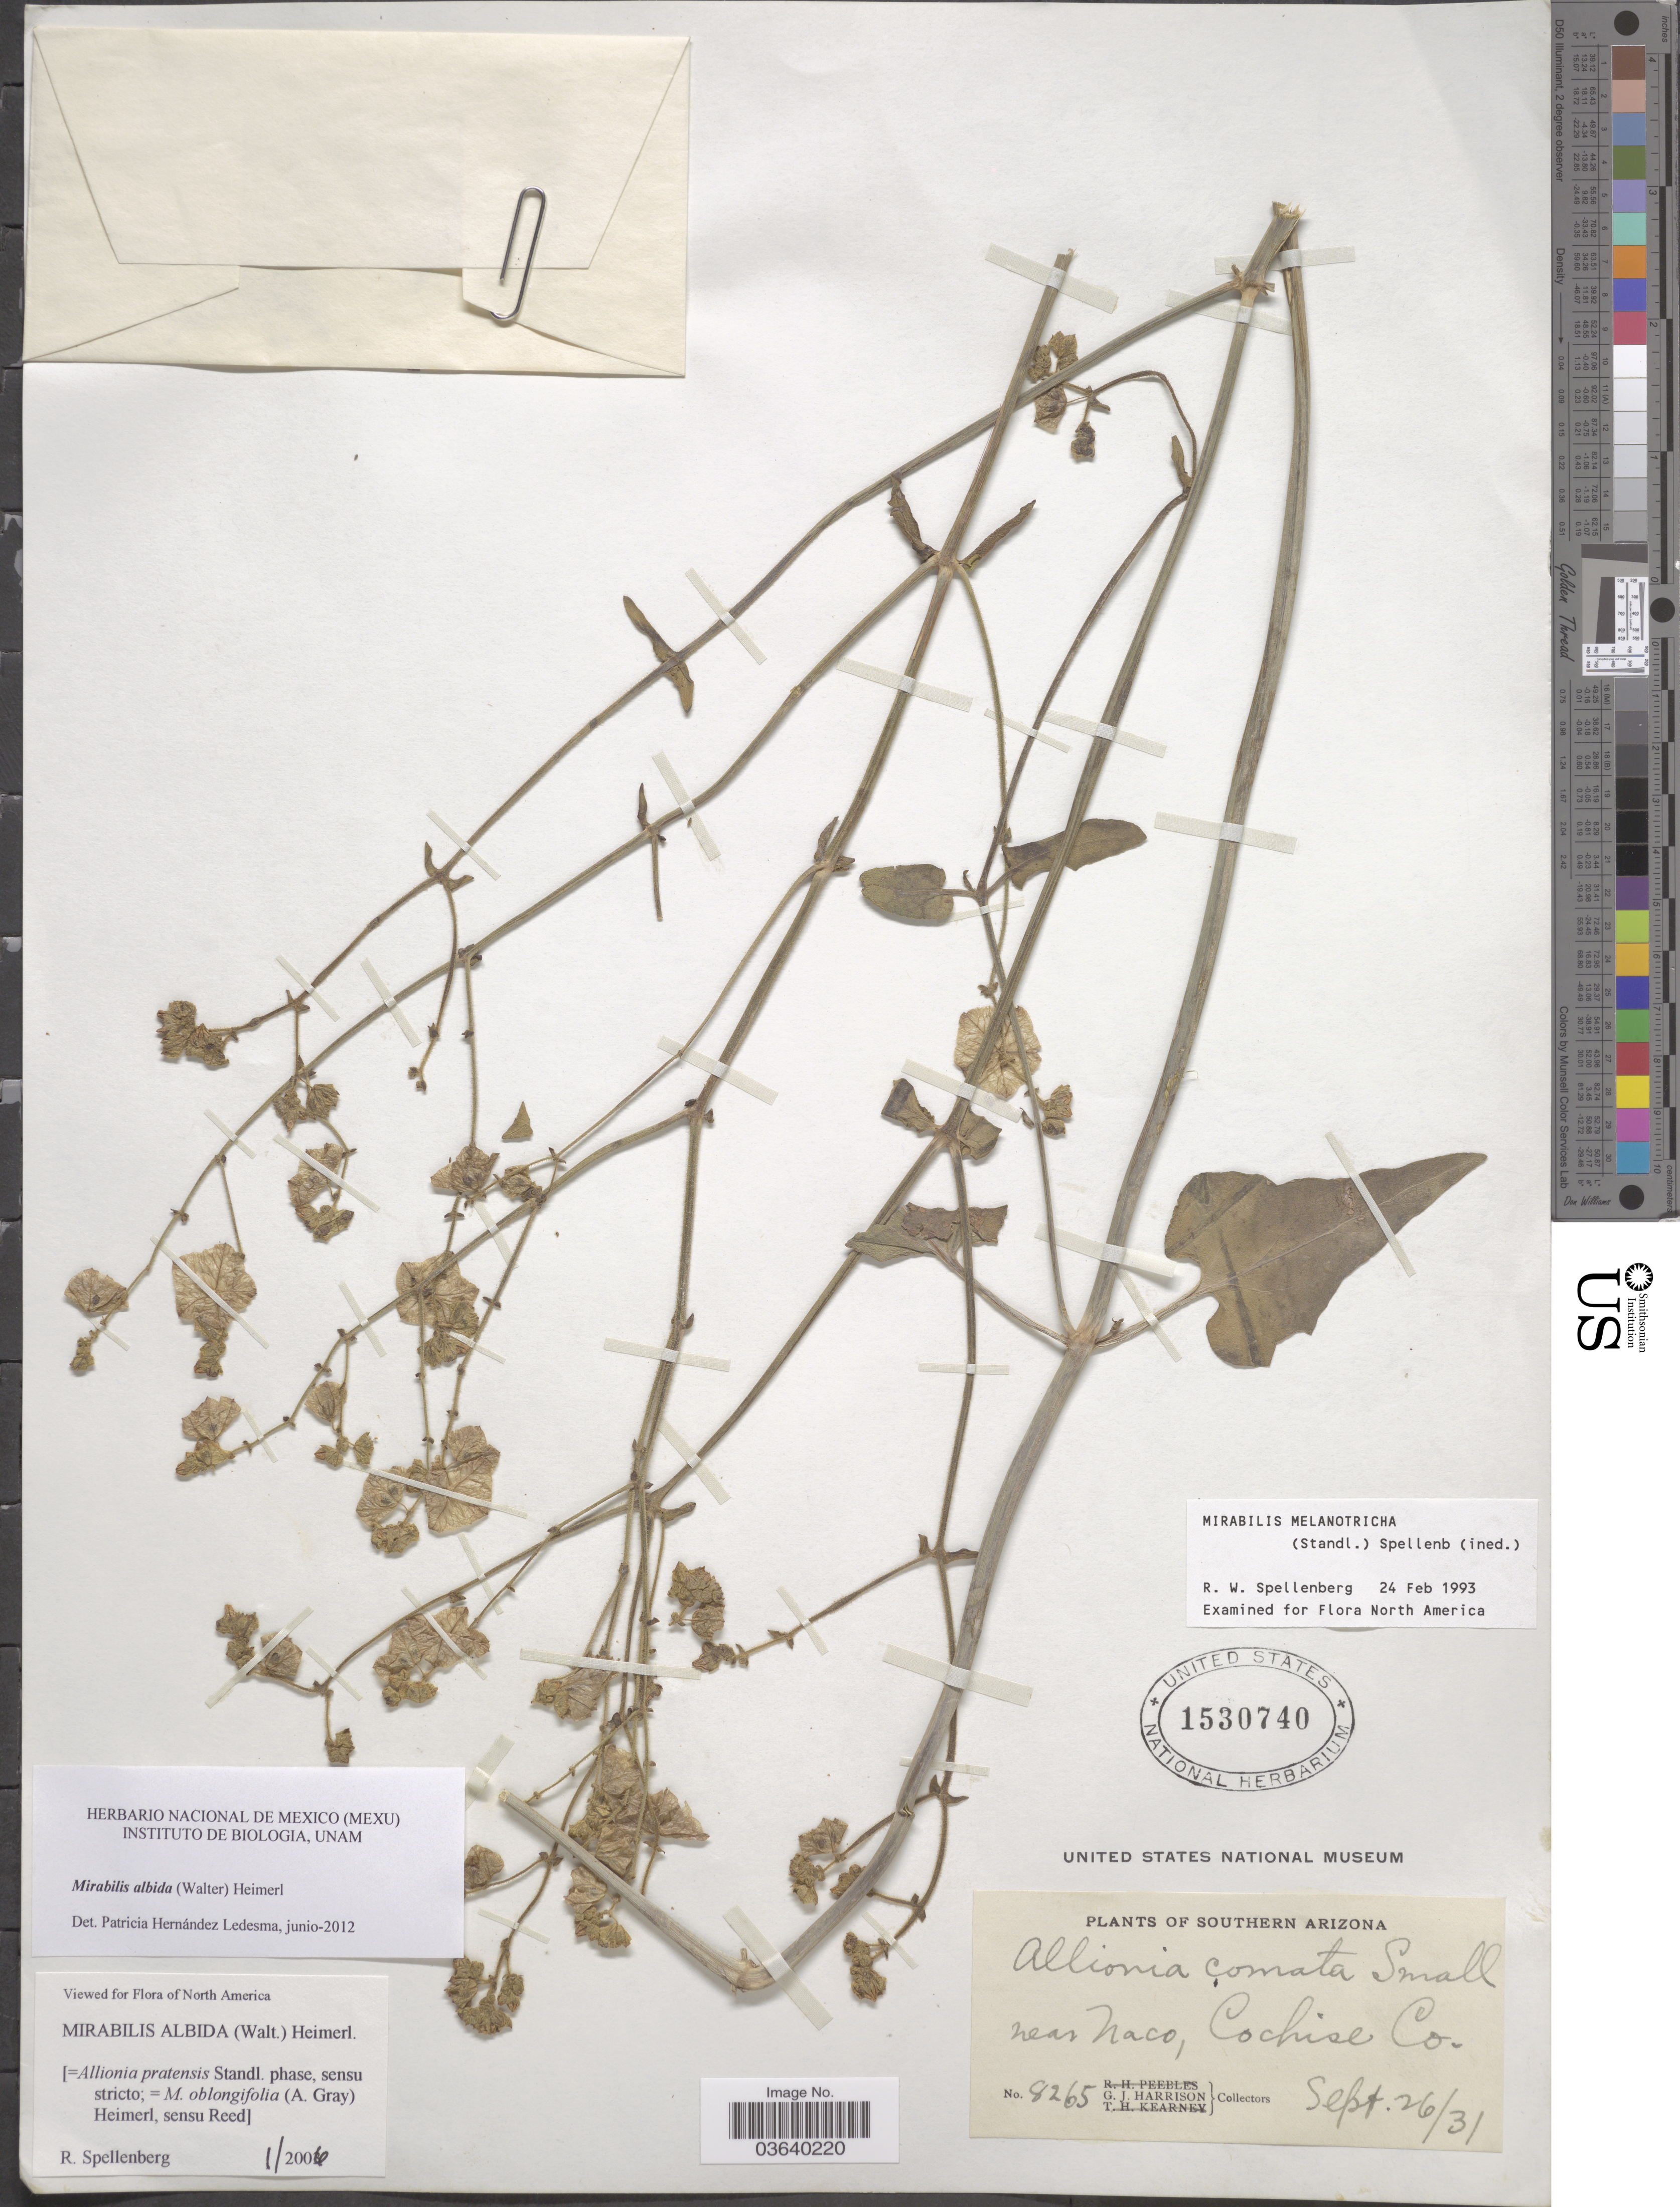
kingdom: Plantae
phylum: Tracheophyta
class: Magnoliopsida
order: Caryophyllales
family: Nyctaginaceae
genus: Mirabilis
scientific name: Mirabilis albida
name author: (Walter) Heimerl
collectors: G. J. Harrison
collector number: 8265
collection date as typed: Transcribed d/m/y: 26/9/31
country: United States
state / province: Arizona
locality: Southern Arizona. Near Naco, Cochise Co.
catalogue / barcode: US 1530740